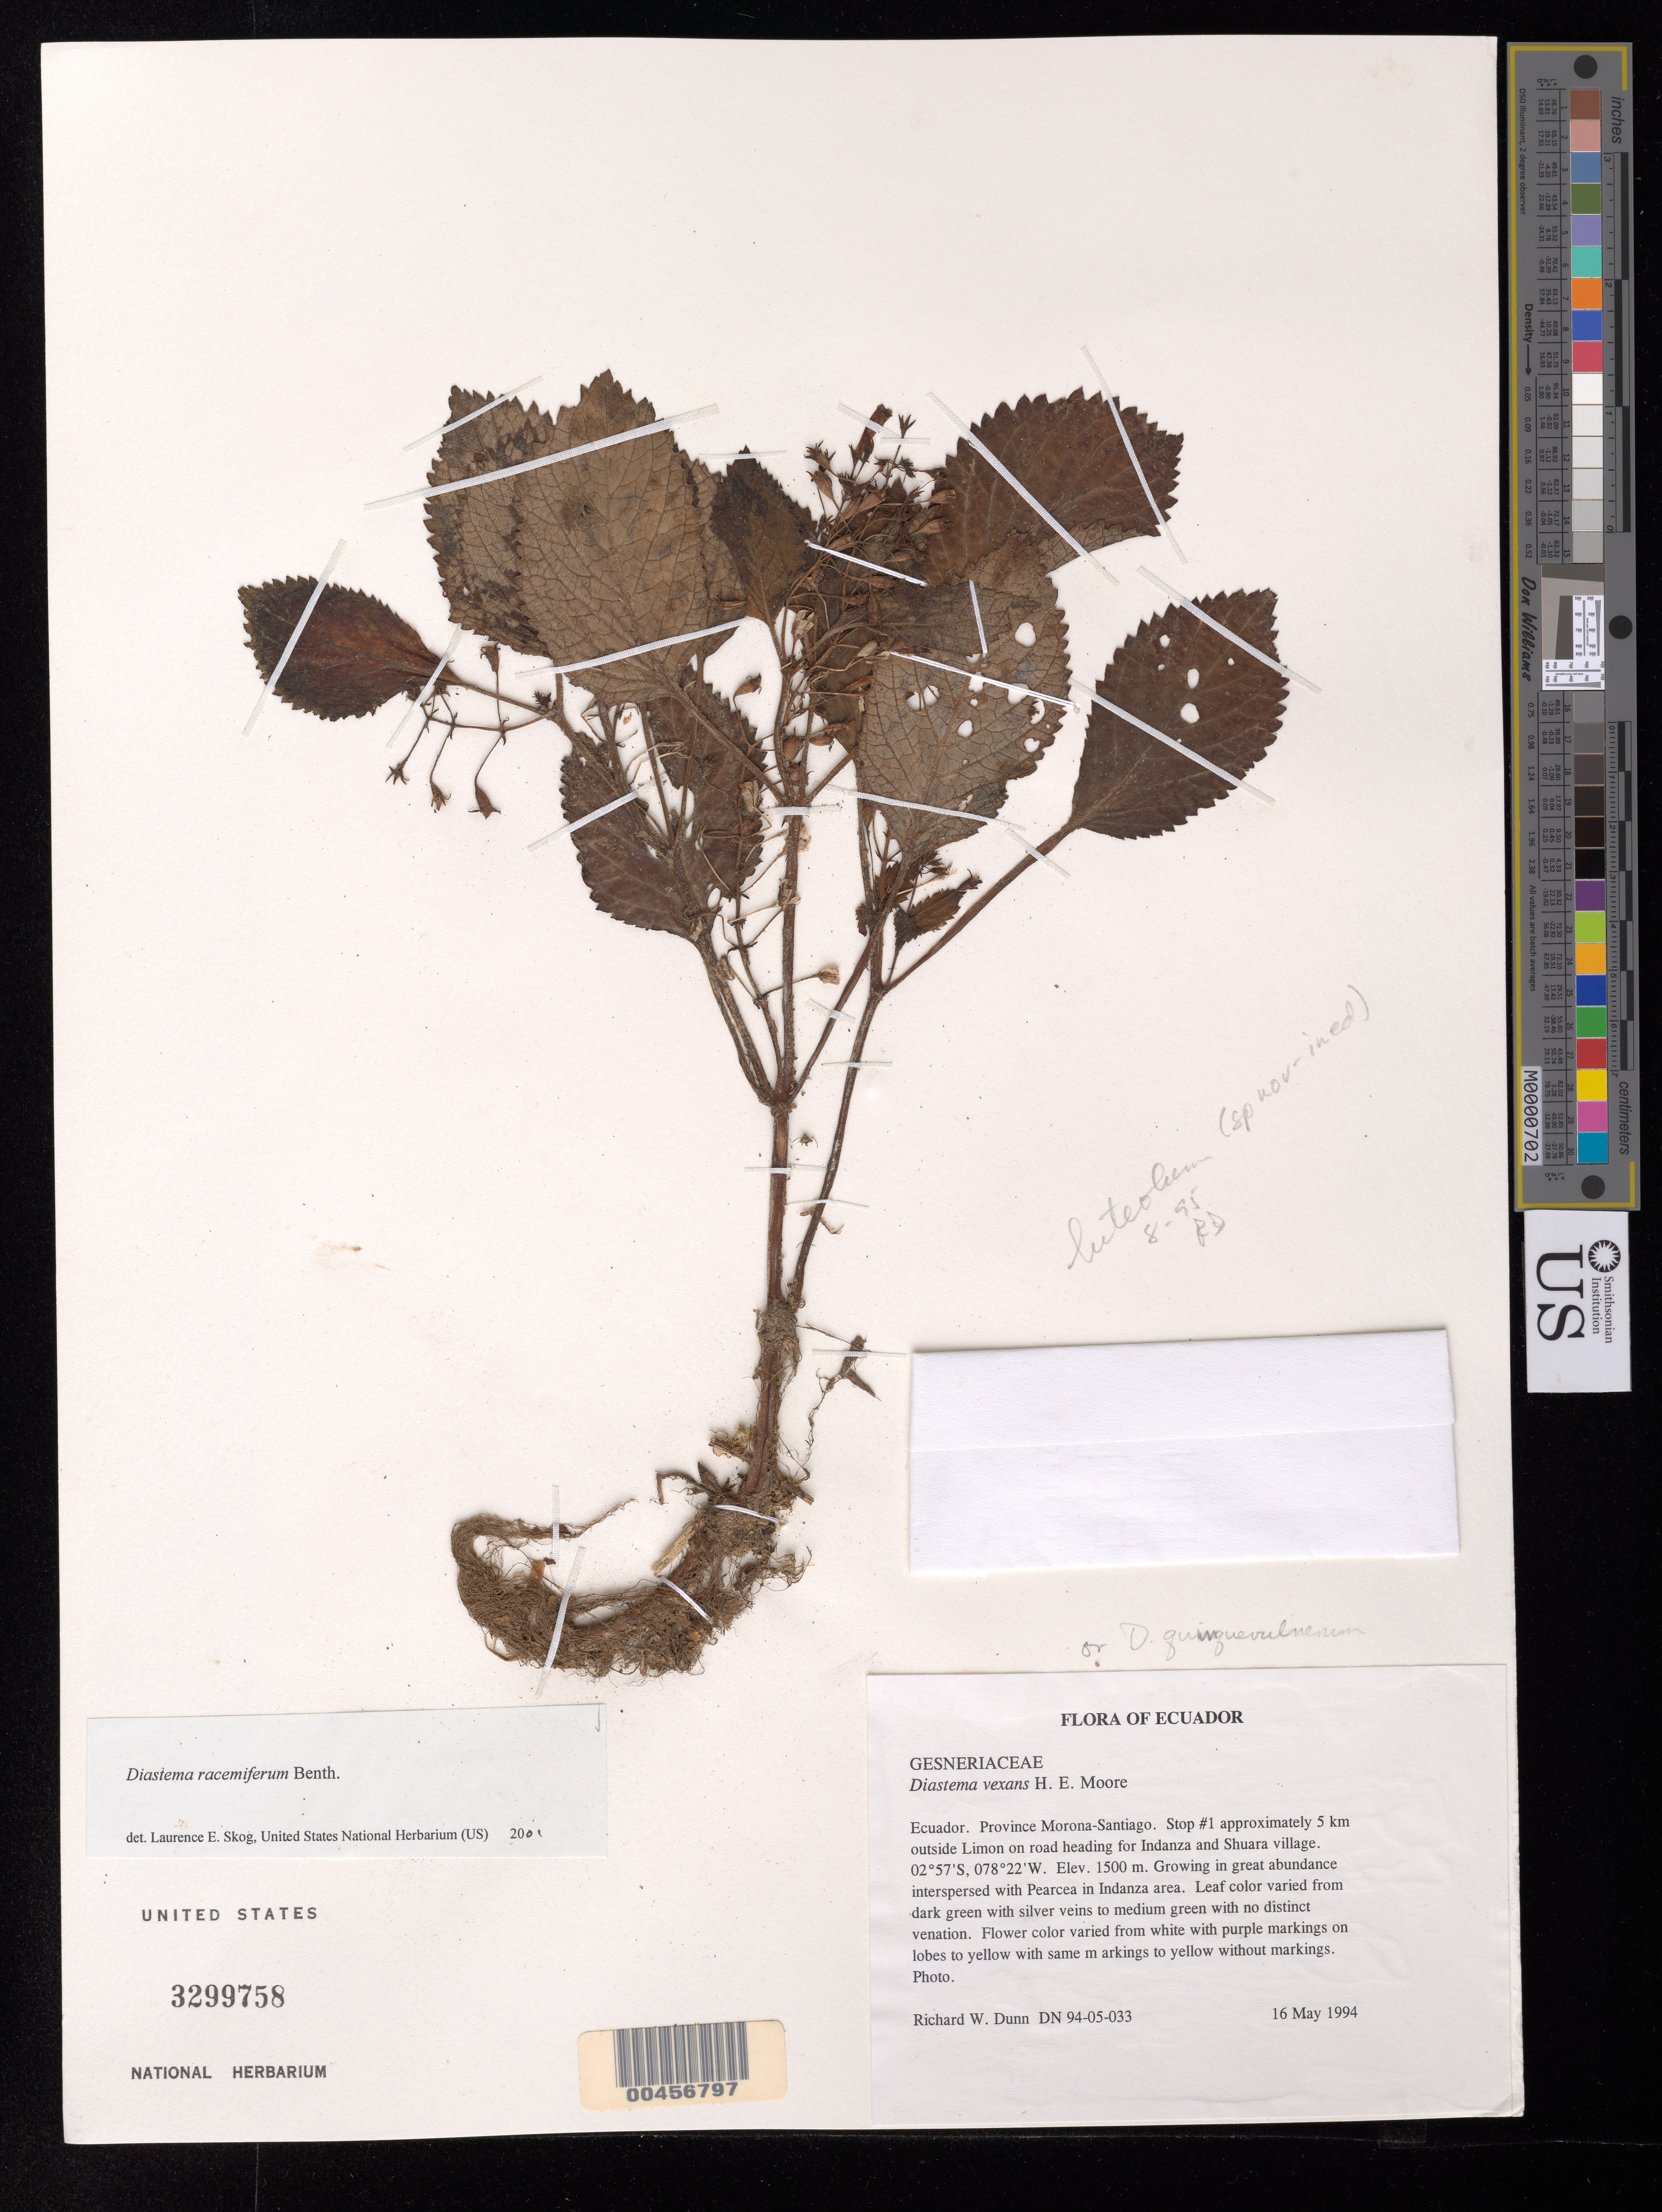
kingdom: Plantae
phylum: Tracheophyta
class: Magnoliopsida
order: Lamiales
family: Gesneriaceae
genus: Diastema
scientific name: Diastema racemiferum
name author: Benth.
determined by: Skog, Laurence E.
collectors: R. Dunn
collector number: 9405033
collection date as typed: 16 May 1994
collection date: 1994-05-16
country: Ecuador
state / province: Morona-Santiago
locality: Stop #1 approximately 5 km outside Limón on road heading for Indanza and Shuara village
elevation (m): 1500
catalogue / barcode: US 3299758